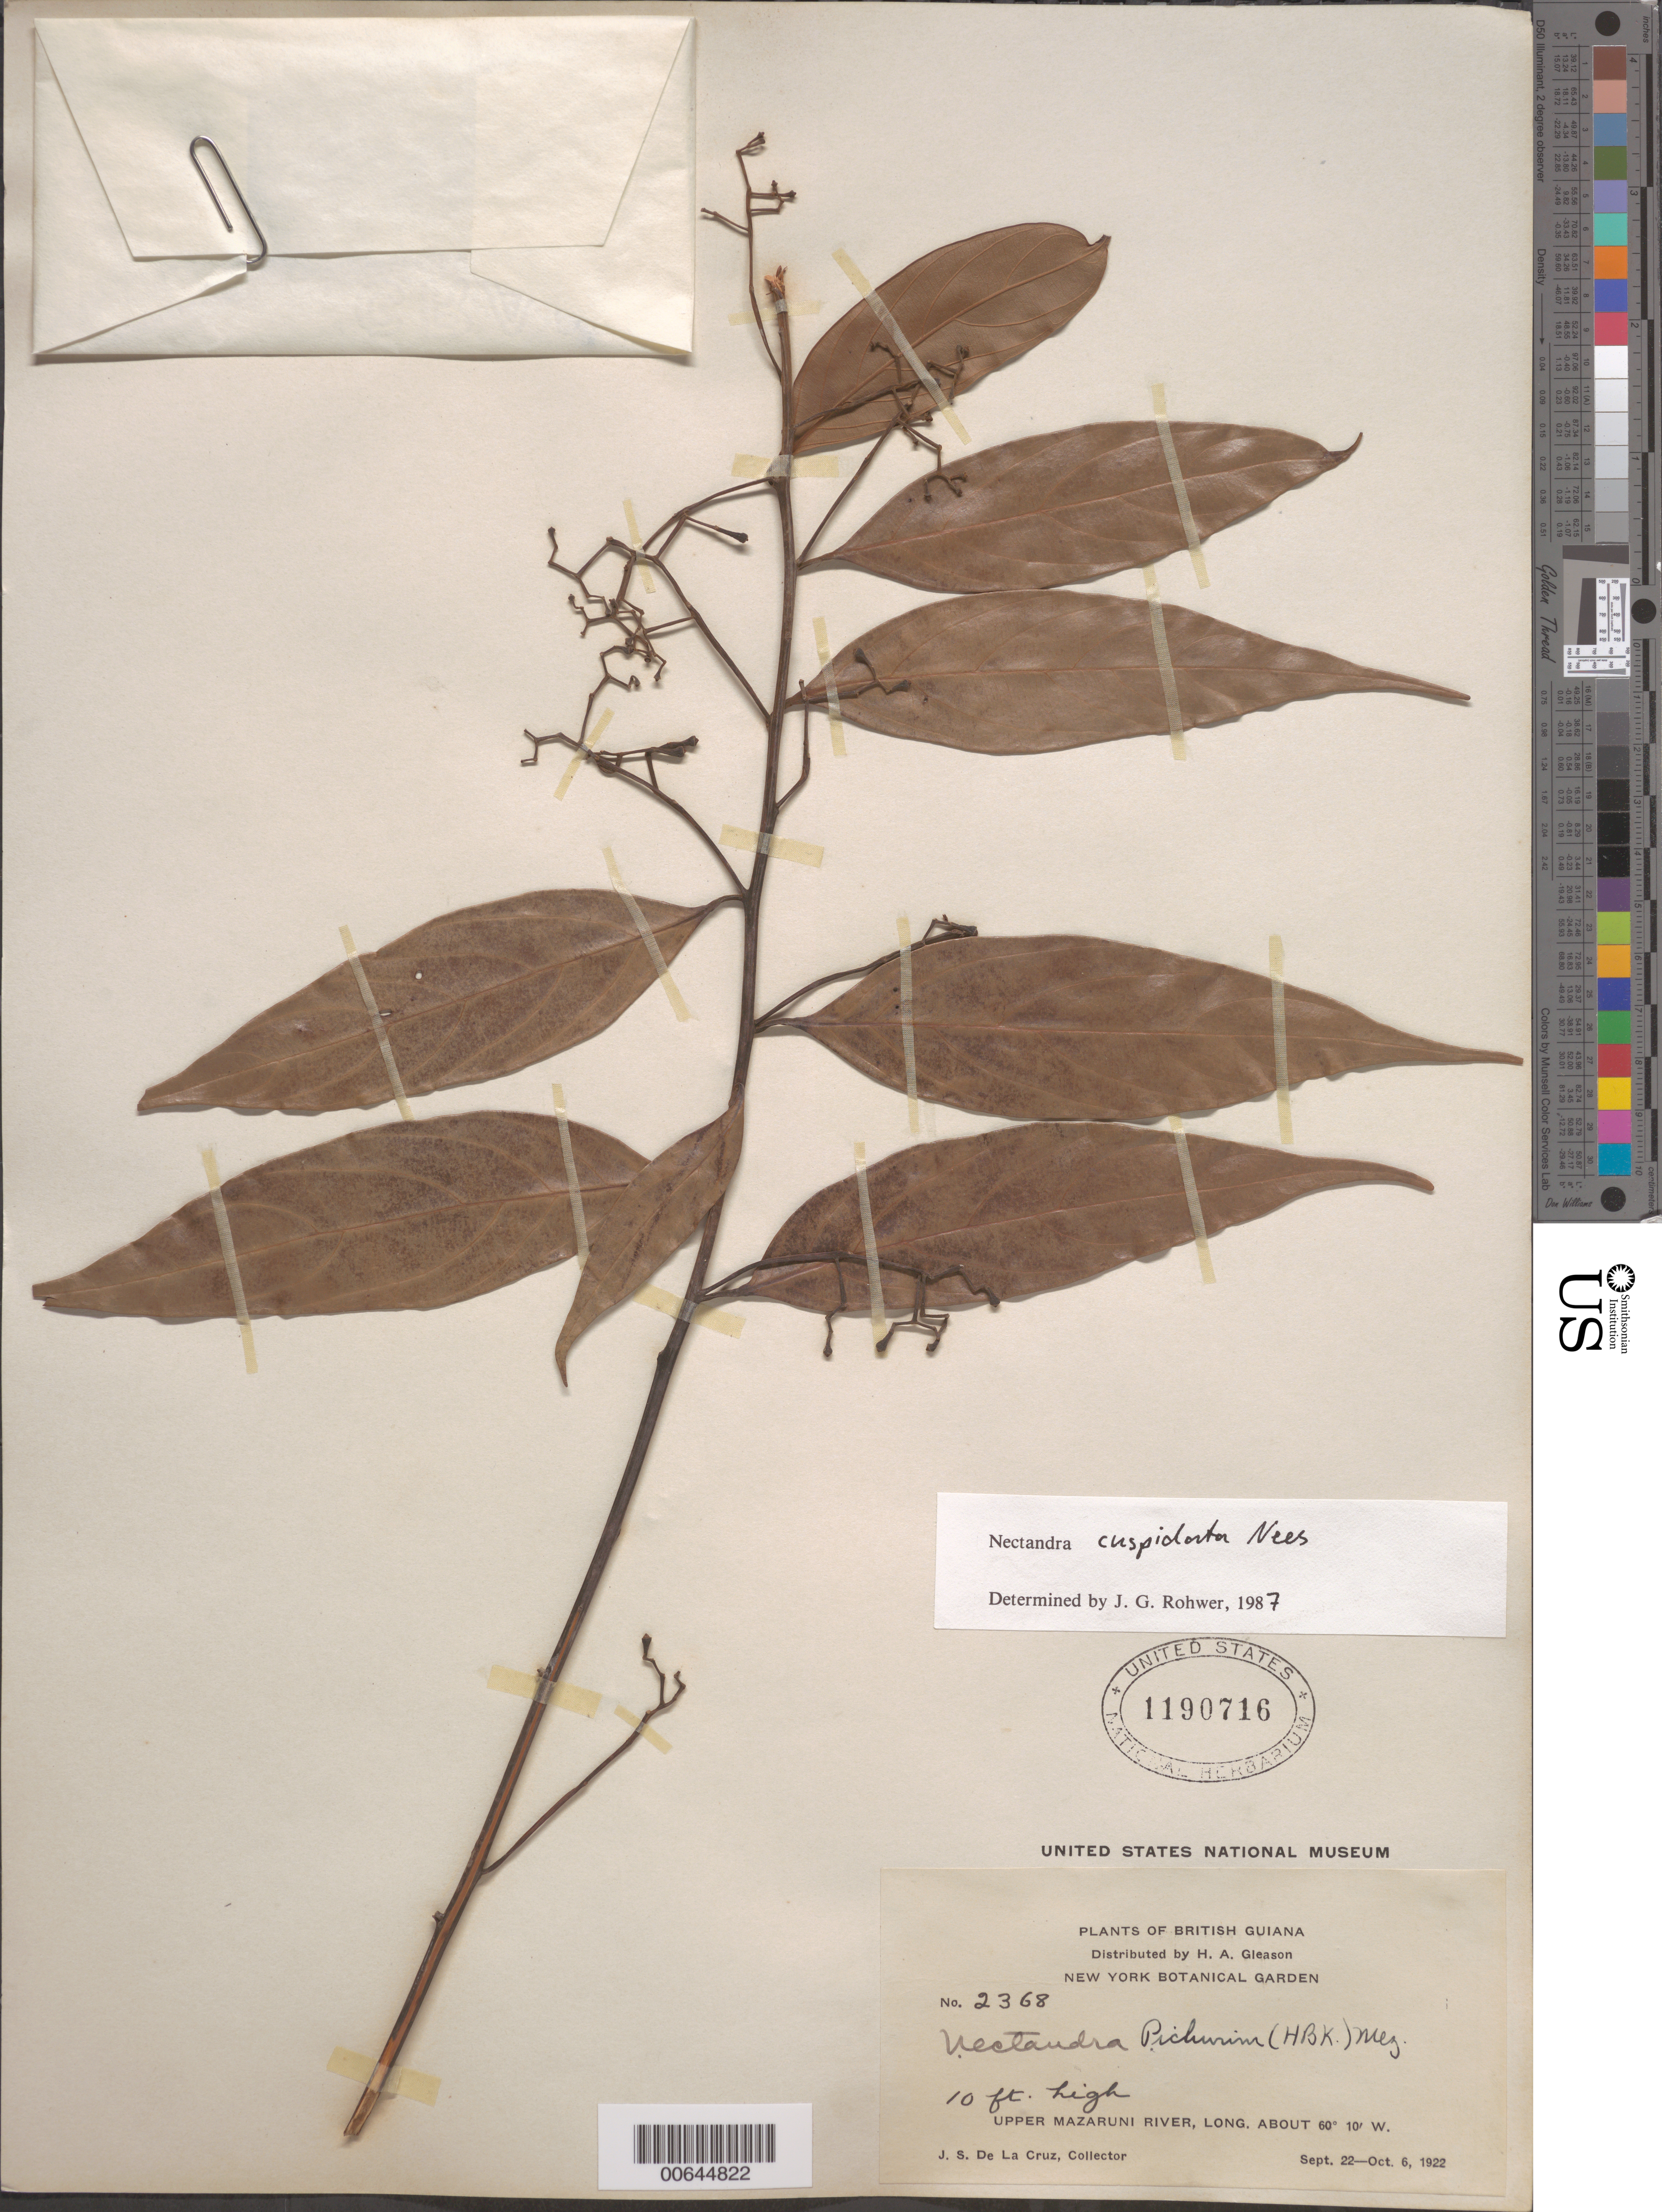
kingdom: Plantae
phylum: Tracheophyta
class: Magnoliopsida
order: Laurales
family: Lauraceae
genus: Nectandra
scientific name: Nectandra cuspidata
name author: Nees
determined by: Rohwer, J. G.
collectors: J. S. de la Cruz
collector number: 2368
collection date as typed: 22-Sep-22 to 6-Oct-22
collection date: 1922-09-22/1922-10-06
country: Guyana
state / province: Cuyuni-Mazaruni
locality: Upper Mazaruni R.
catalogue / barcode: US 1190716